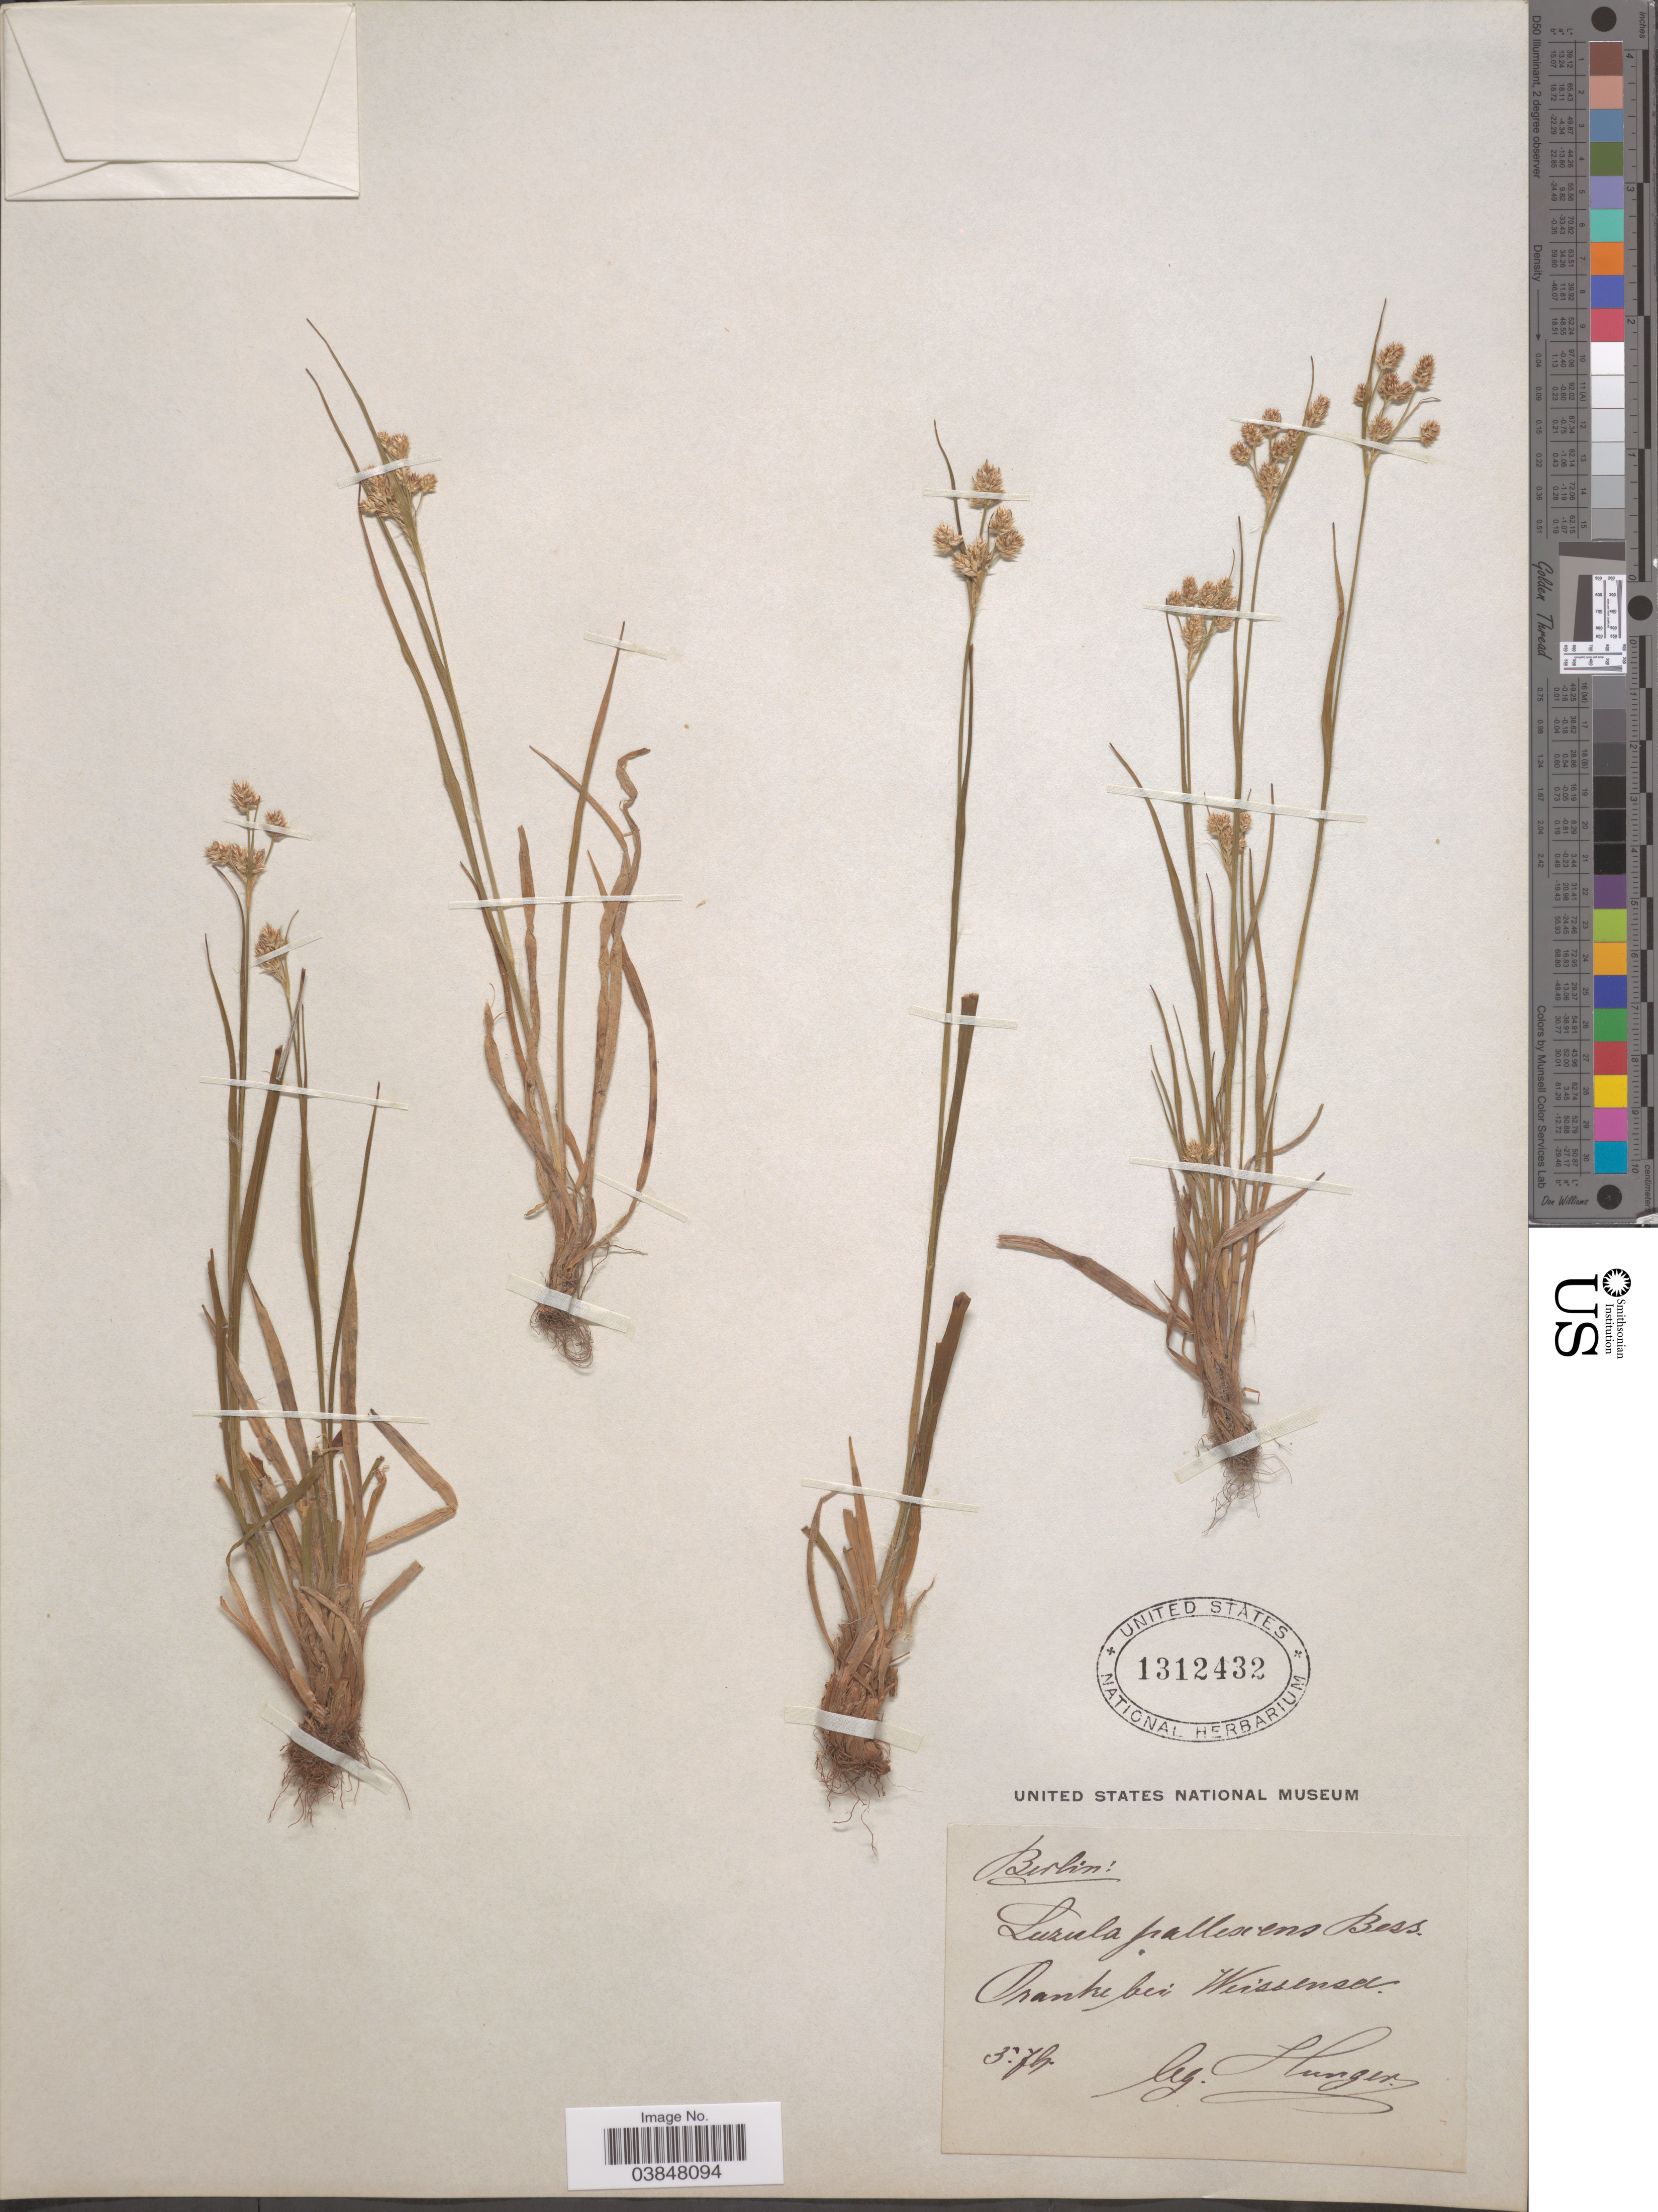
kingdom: Plantae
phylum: Tracheophyta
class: Liliopsida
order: Poales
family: Juncaceae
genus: Luzula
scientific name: Luzula pallescens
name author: Sw.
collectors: E. Hunger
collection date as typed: Transcribed d/m/y: /5/79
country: Germany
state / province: Berlin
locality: Oranke bei Weissensa.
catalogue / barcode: US 1312432